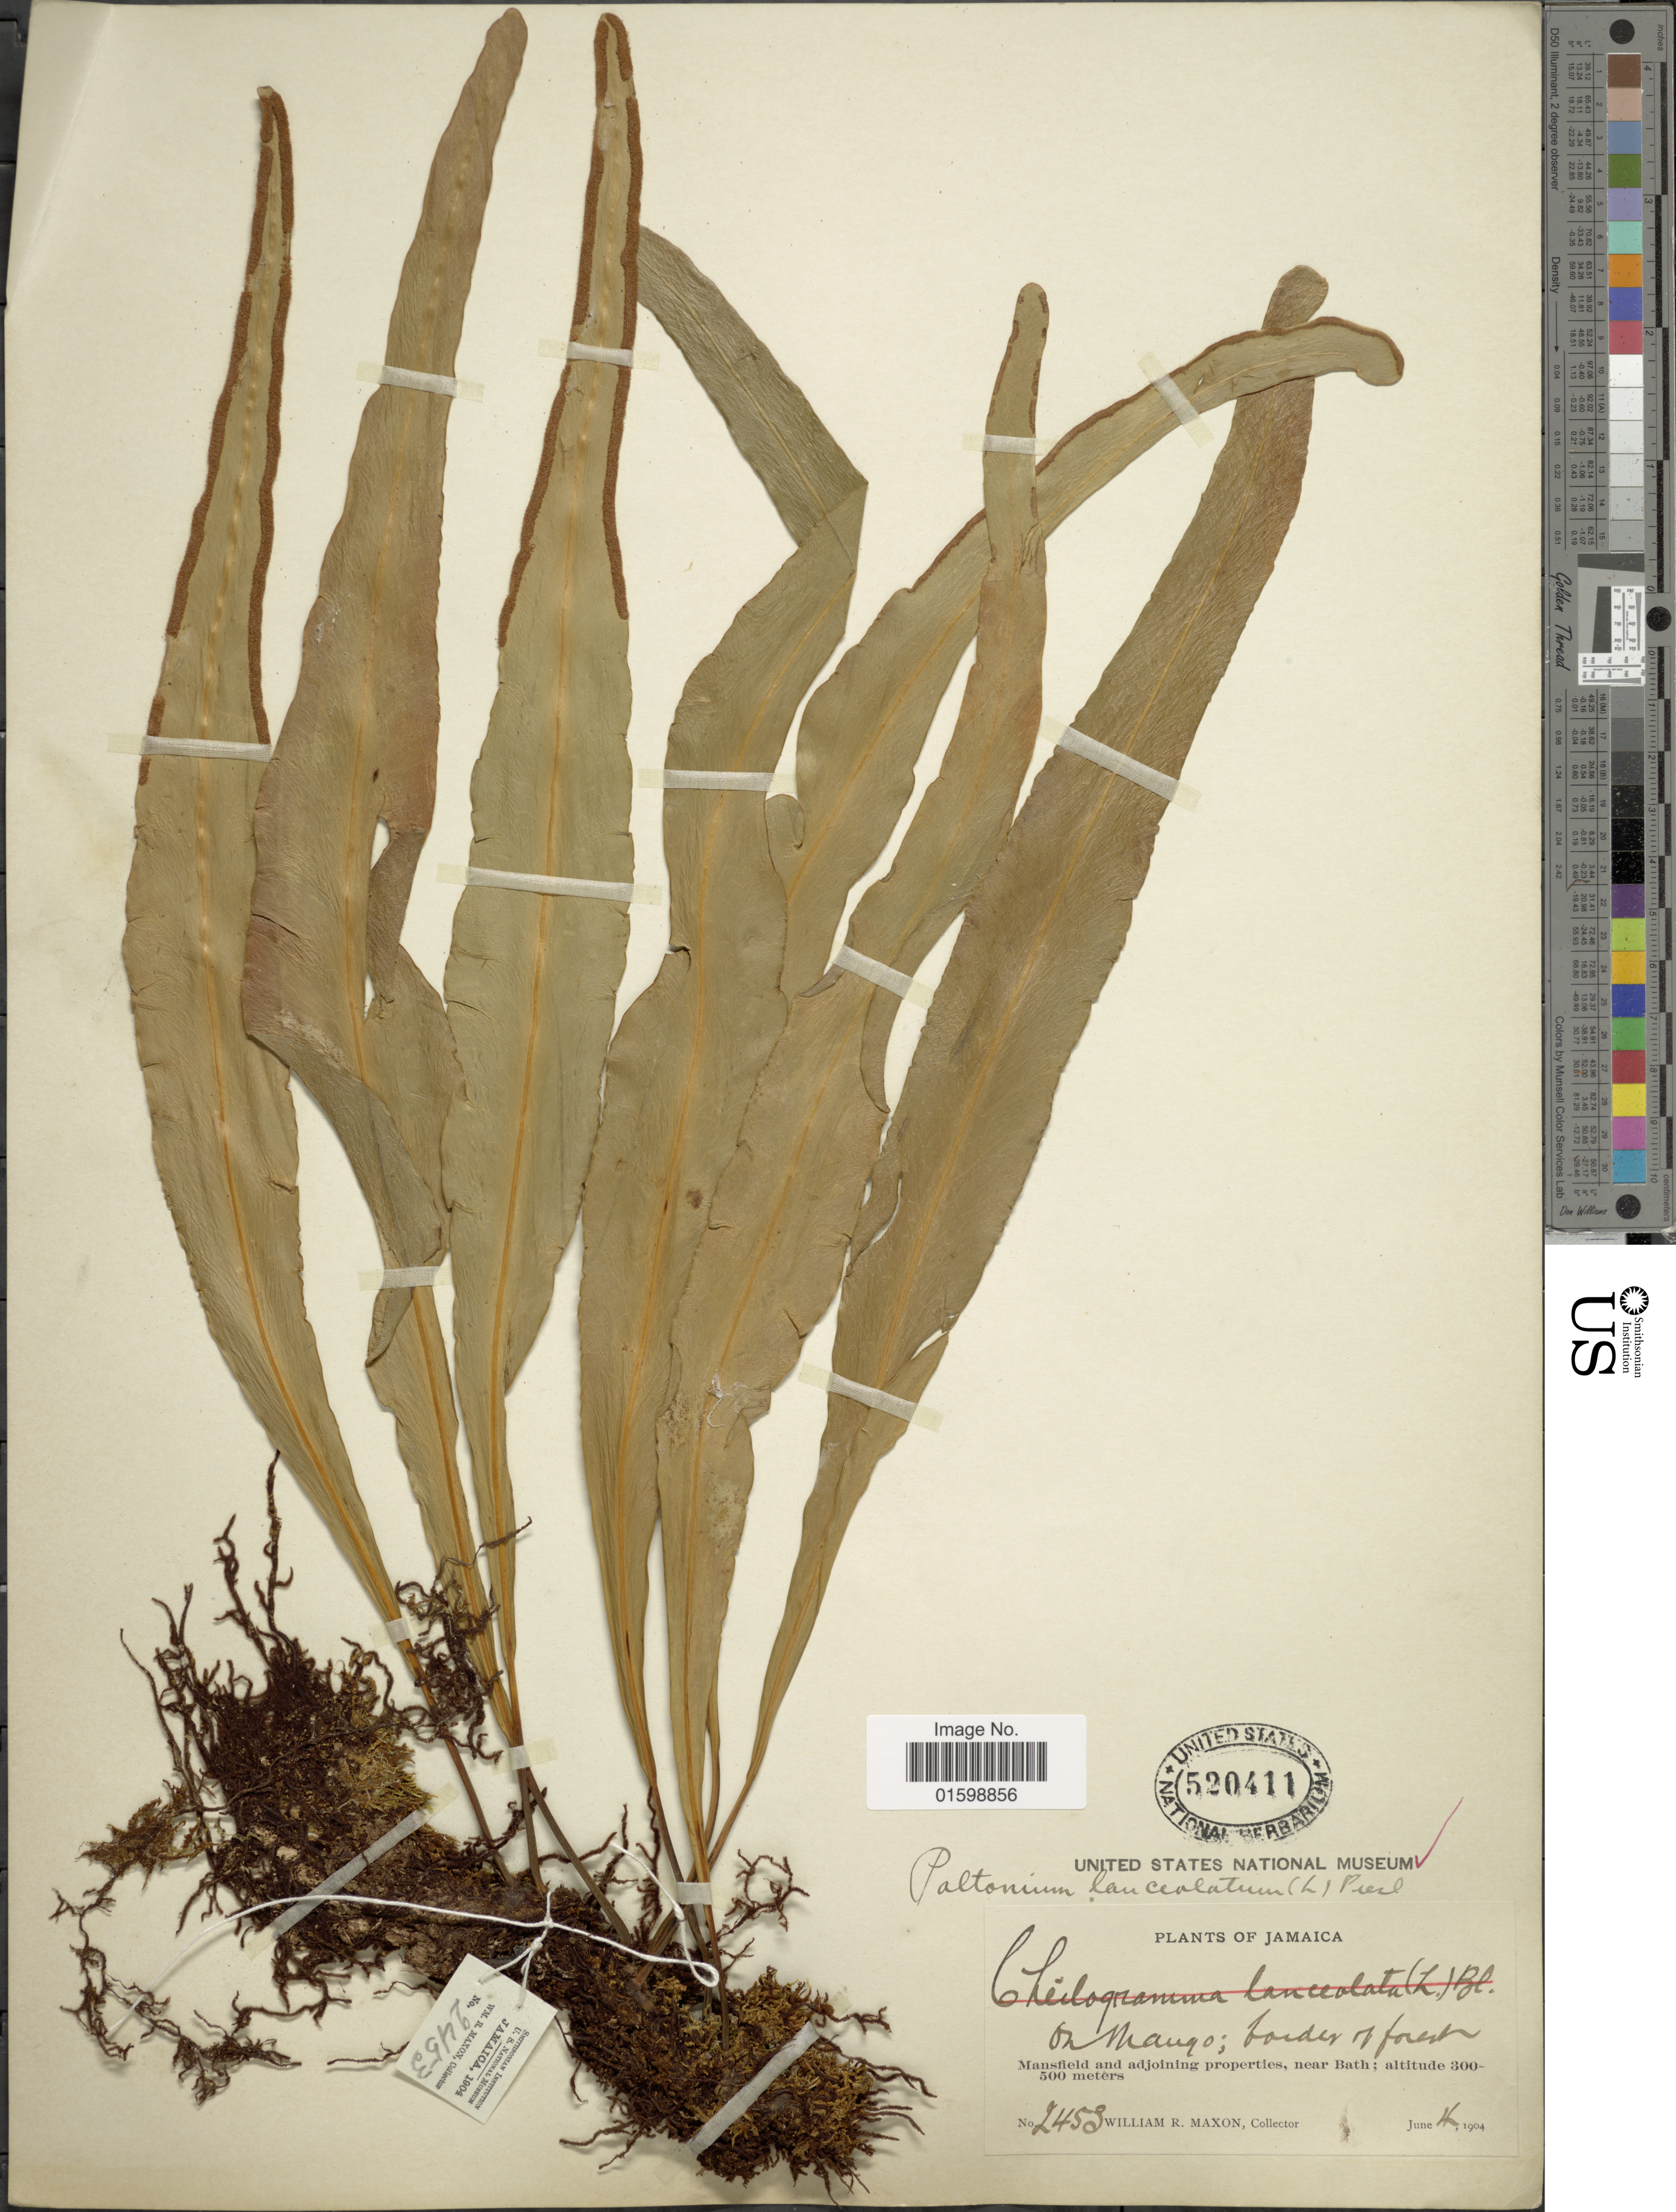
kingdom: Plantae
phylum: Tracheophyta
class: Polypodiopsida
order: Polypodiales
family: Polypodiaceae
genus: Pleopeltis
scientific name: Pleopeltis marginata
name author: A.R. Sm. & Tejero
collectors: W. R. Maxon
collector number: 2453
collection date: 1904-06-04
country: Jamaica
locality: Mansfield and adjoining propeterties, near Bath. On Mango; border of forest.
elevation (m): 300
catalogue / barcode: US 520411